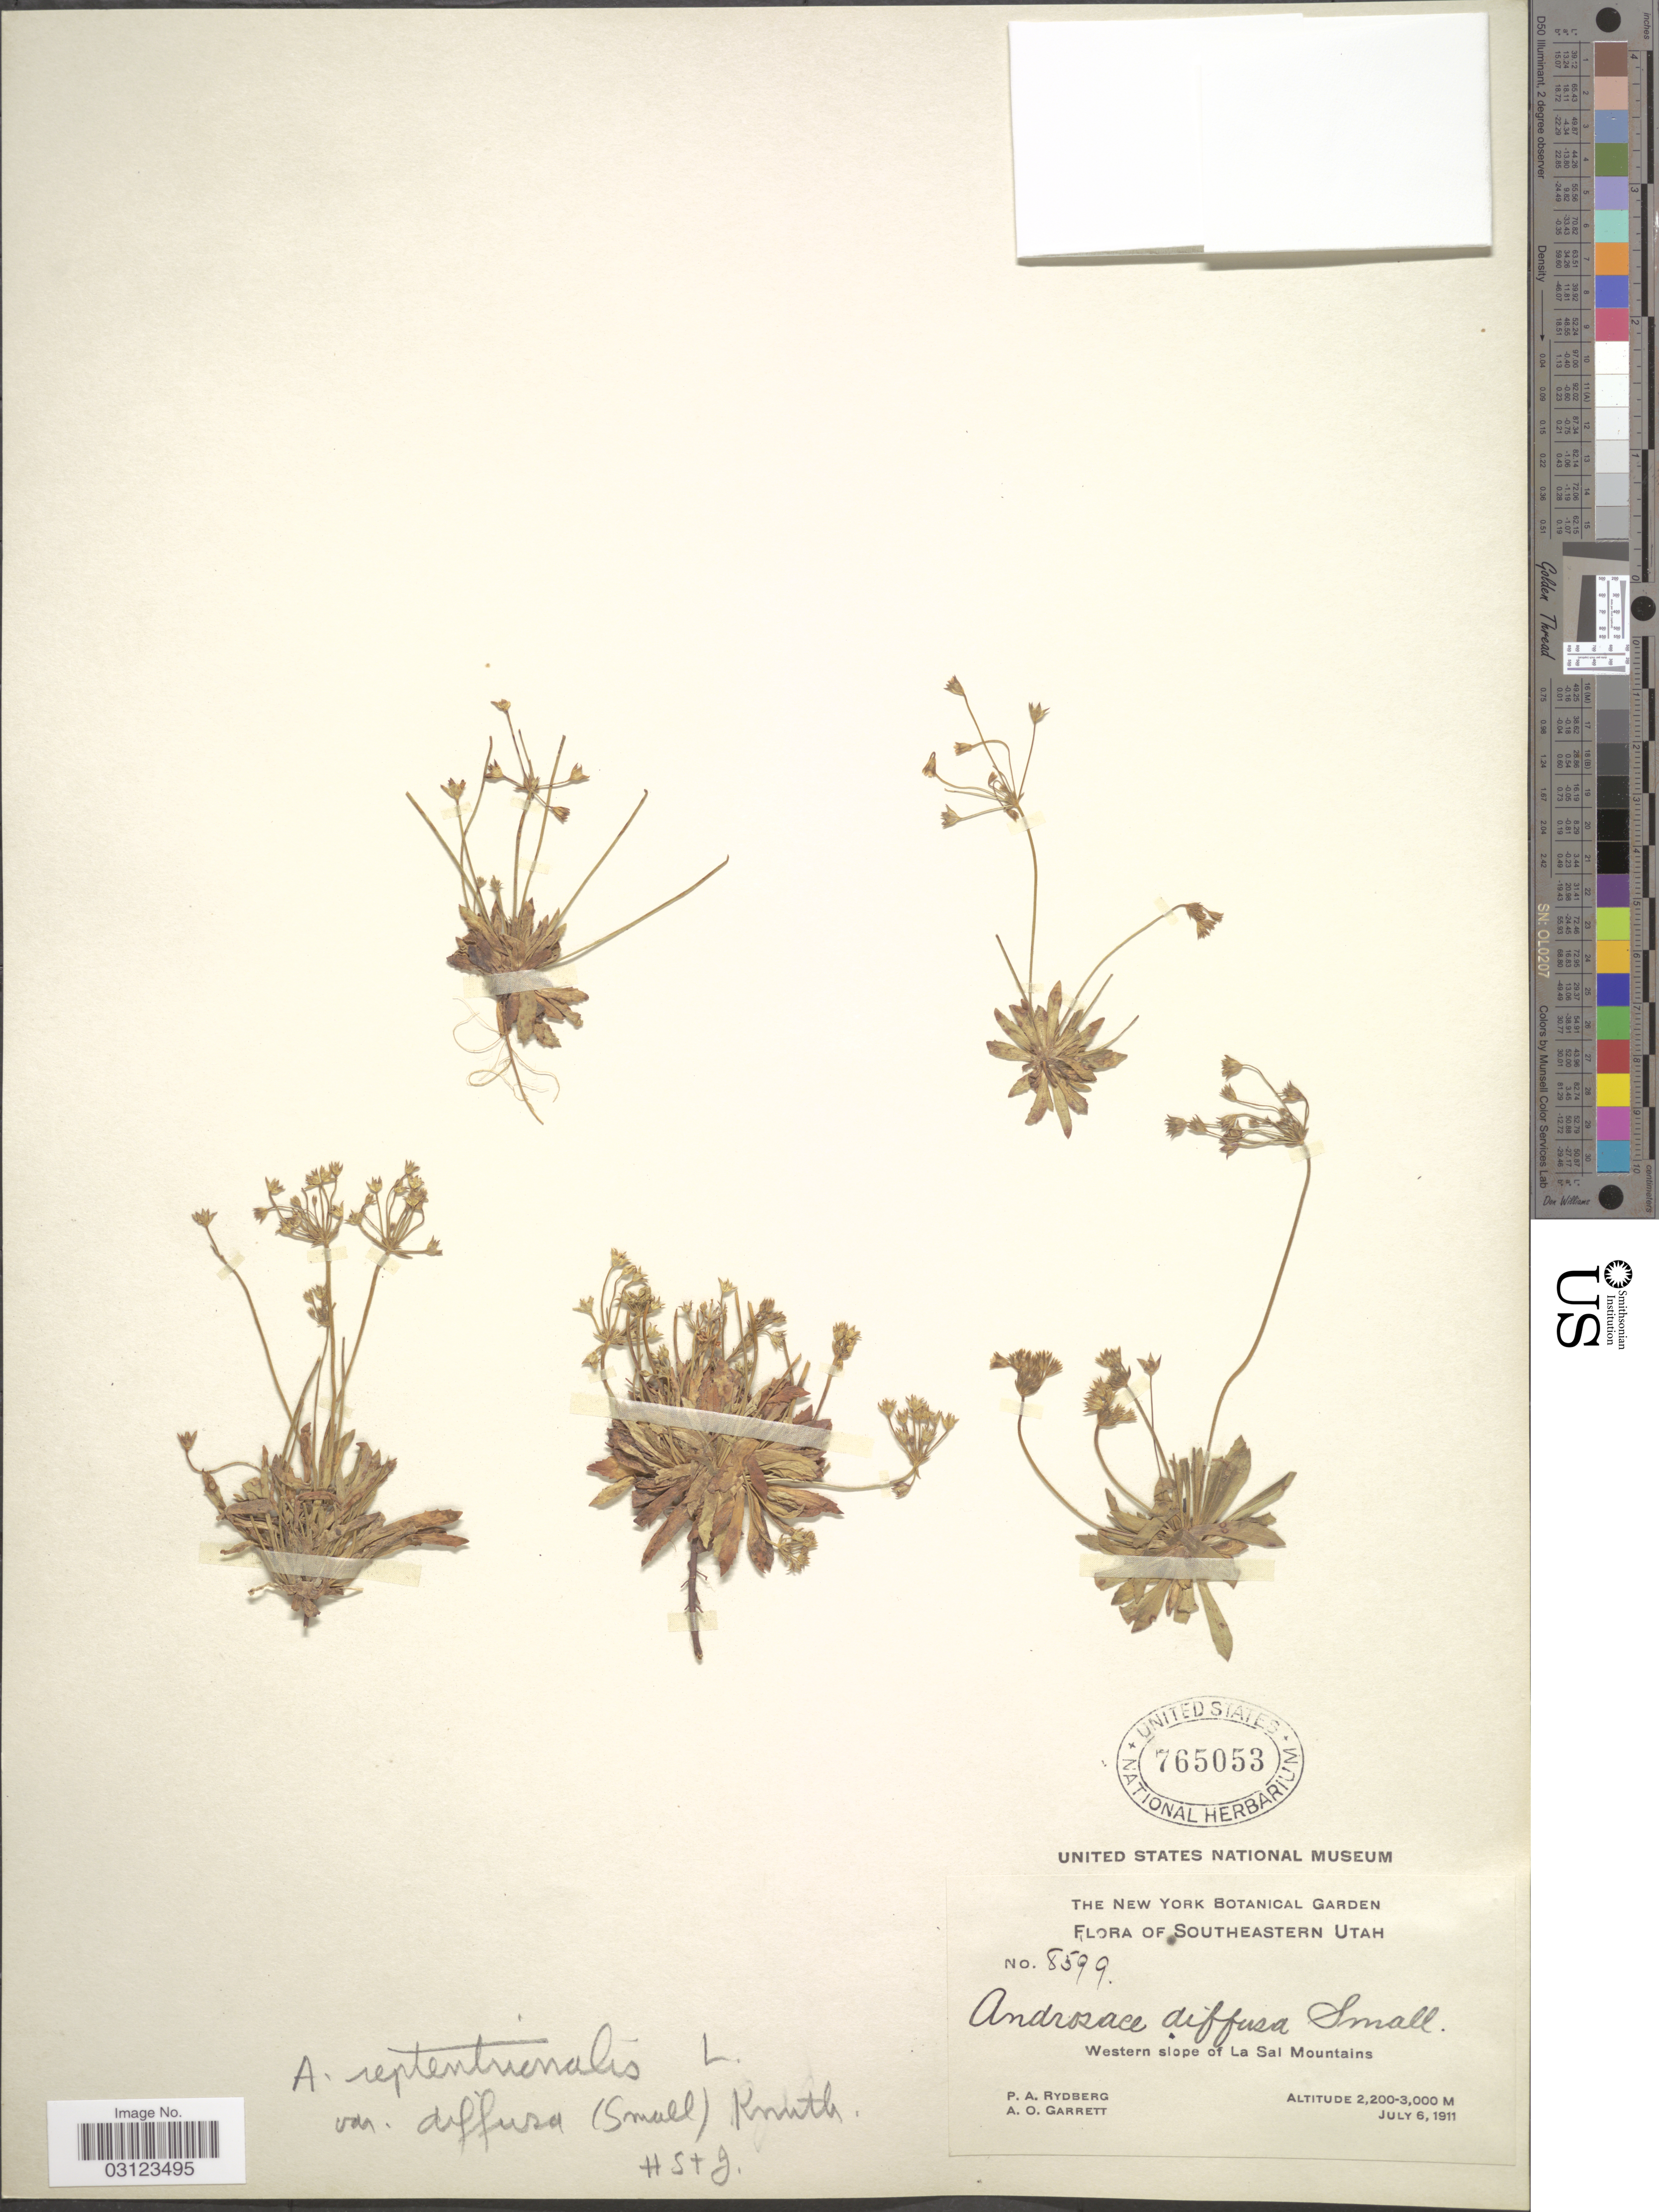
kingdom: Plantae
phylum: Tracheophyta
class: Magnoliopsida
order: Ericales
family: Primulaceae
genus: Androsace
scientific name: Androsace septentrionalis var. puberulenta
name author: (Rydb.) R. Knuth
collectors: P. A. Rydberg & A. O. Garrett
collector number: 8599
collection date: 1911-07-06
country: United States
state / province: Utah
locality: Southeastern Utah. Western slope of La Sal Mountains.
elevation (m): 2200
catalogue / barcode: US 765053